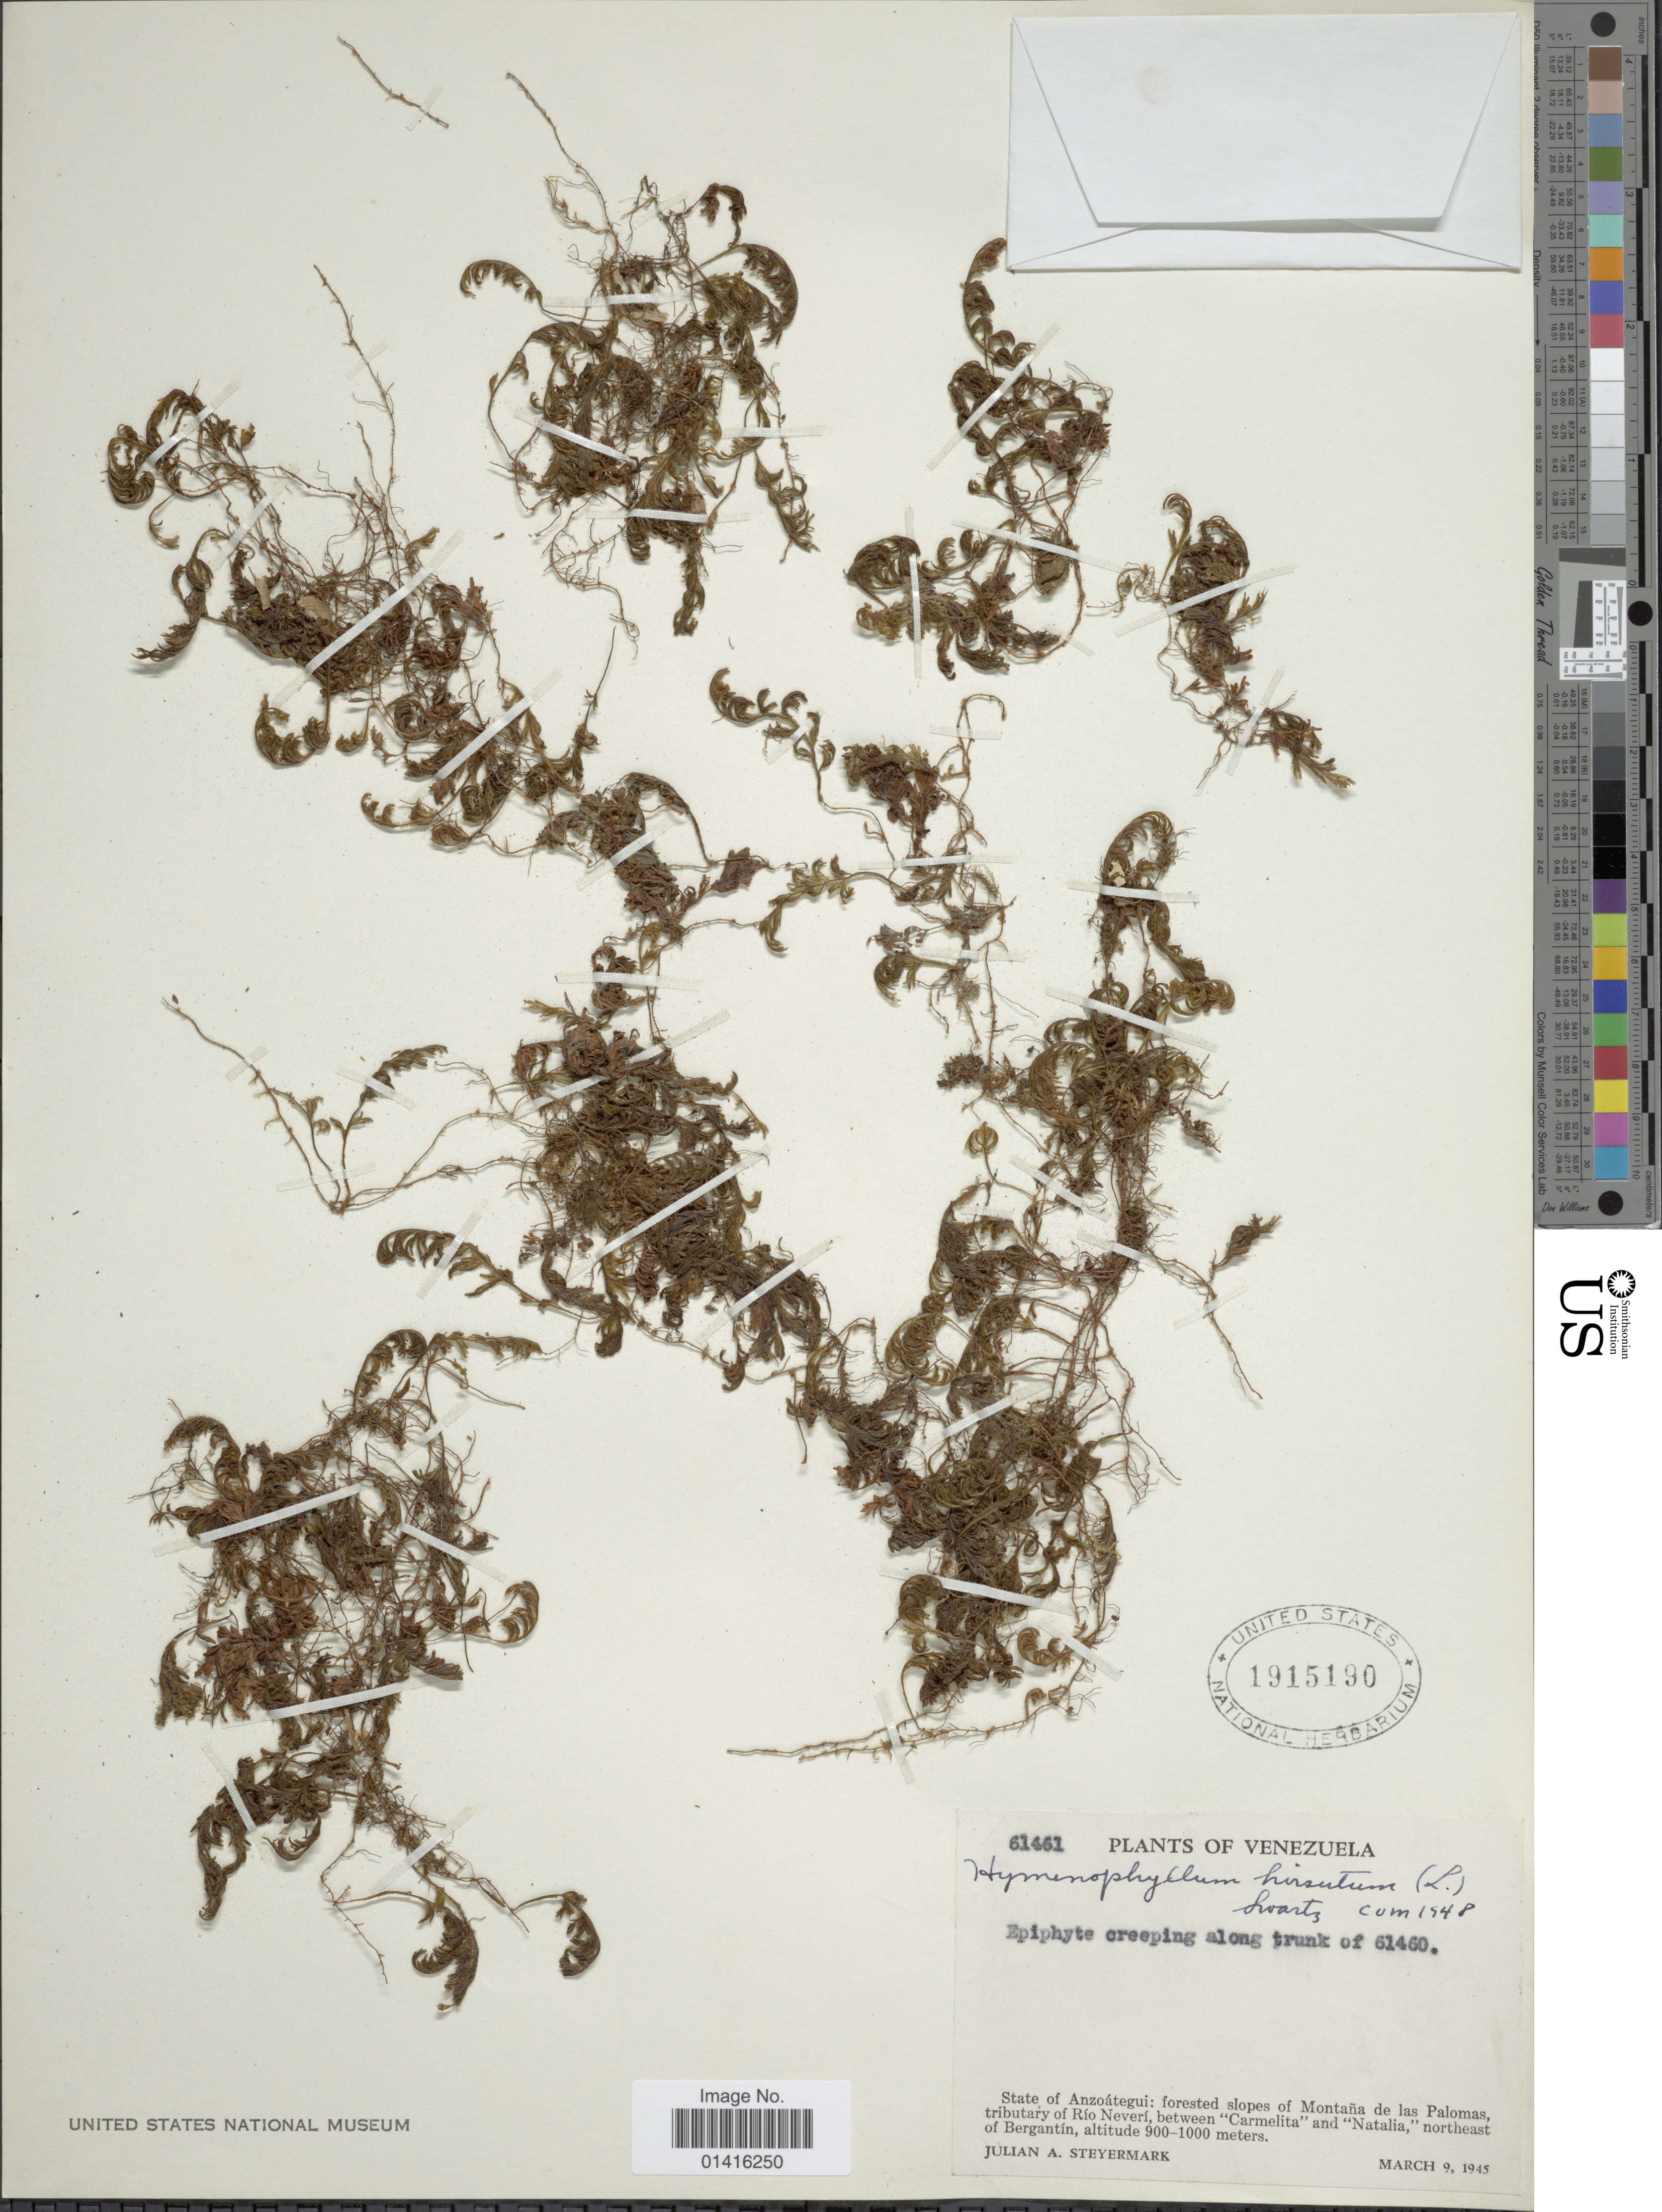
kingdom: Plantae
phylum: Tracheophyta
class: Polypodiopsida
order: Hymenophyllales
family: Hymenophyllaceae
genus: Hymenophyllum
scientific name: Hymenophyllum hirsutum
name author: (L.) Sw.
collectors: J. Steyermark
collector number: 61461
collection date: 1945-03-09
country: Venezuela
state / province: Anzoategui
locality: Forested slopes of Montaña de las Palomas, tributary of Río Neverí, between "Carmelita" and "Natalia", northeast of Bergantín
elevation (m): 900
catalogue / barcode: US 1915190